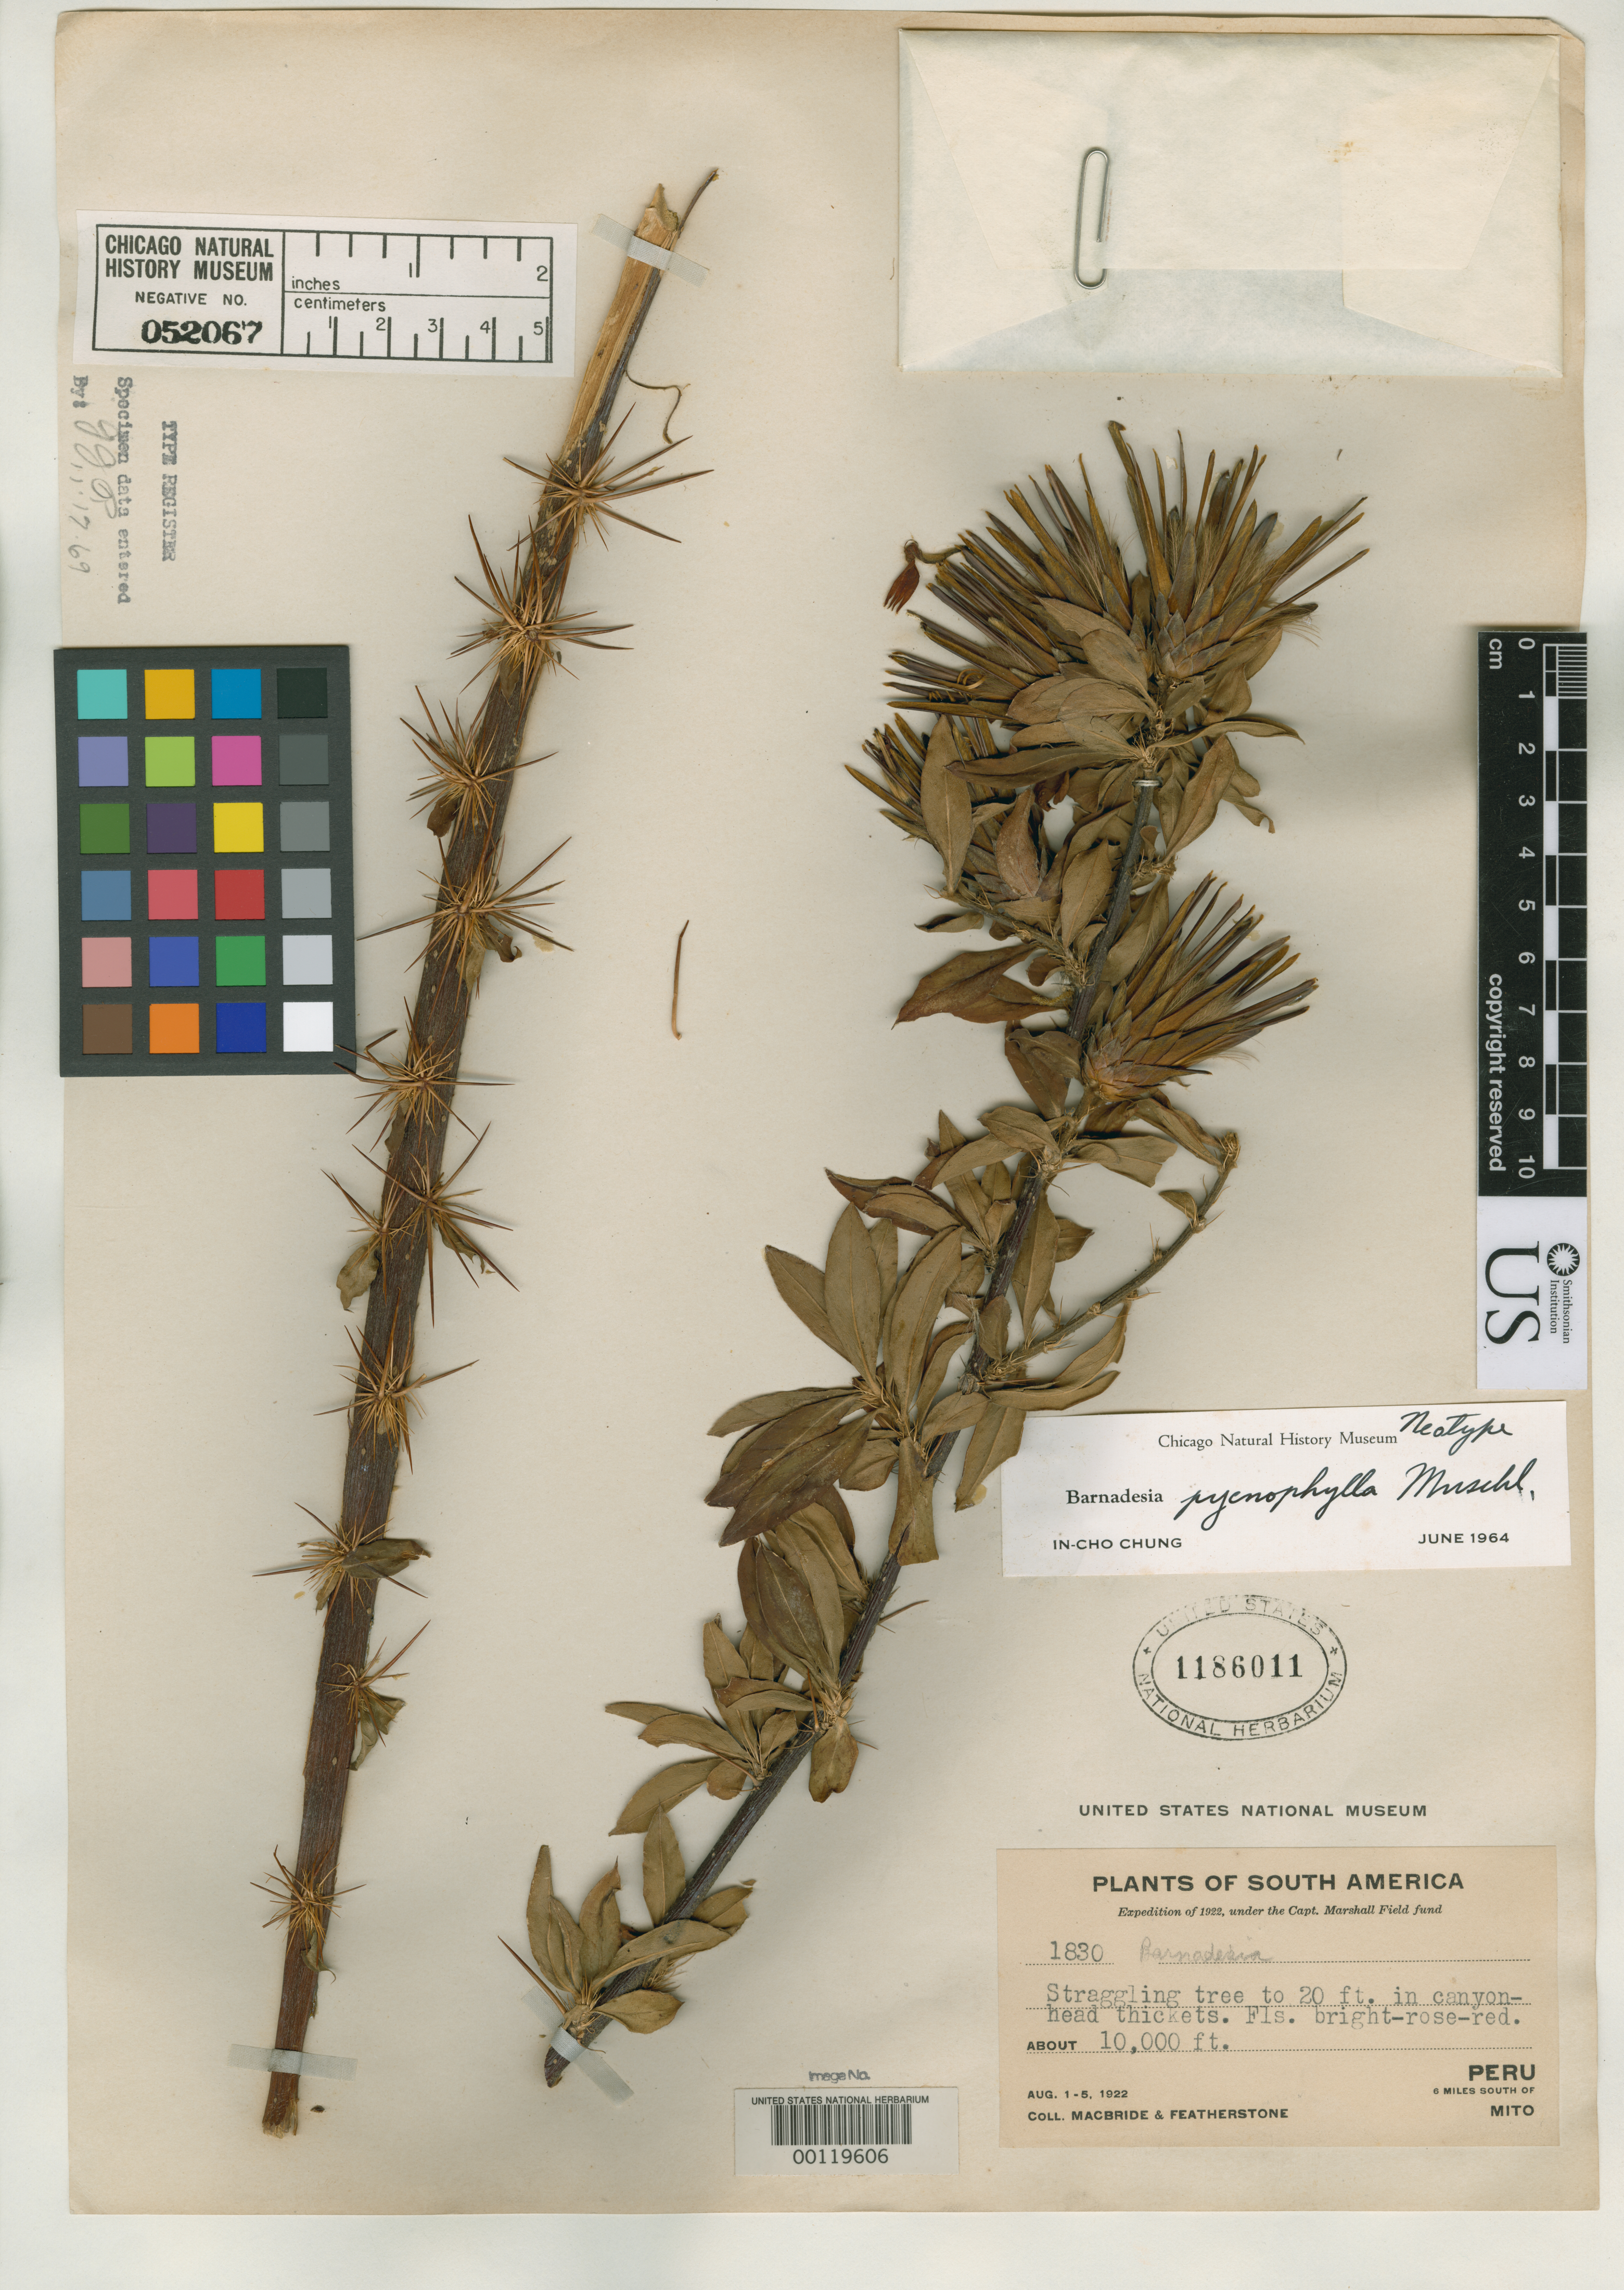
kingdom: Plantae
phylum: Tracheophyta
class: Magnoliopsida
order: Asterales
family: Asteraceae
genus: Barnadesia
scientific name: Barnadesia pycnophylla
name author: Muschl.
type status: Neotype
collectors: J. F. Macbride & W. Featherstone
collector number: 1830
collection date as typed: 05 Aug 1922 to 05 Aug 1922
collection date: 1922-08-05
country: Peru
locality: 6 mi S of Miti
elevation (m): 3048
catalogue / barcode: US 1186011